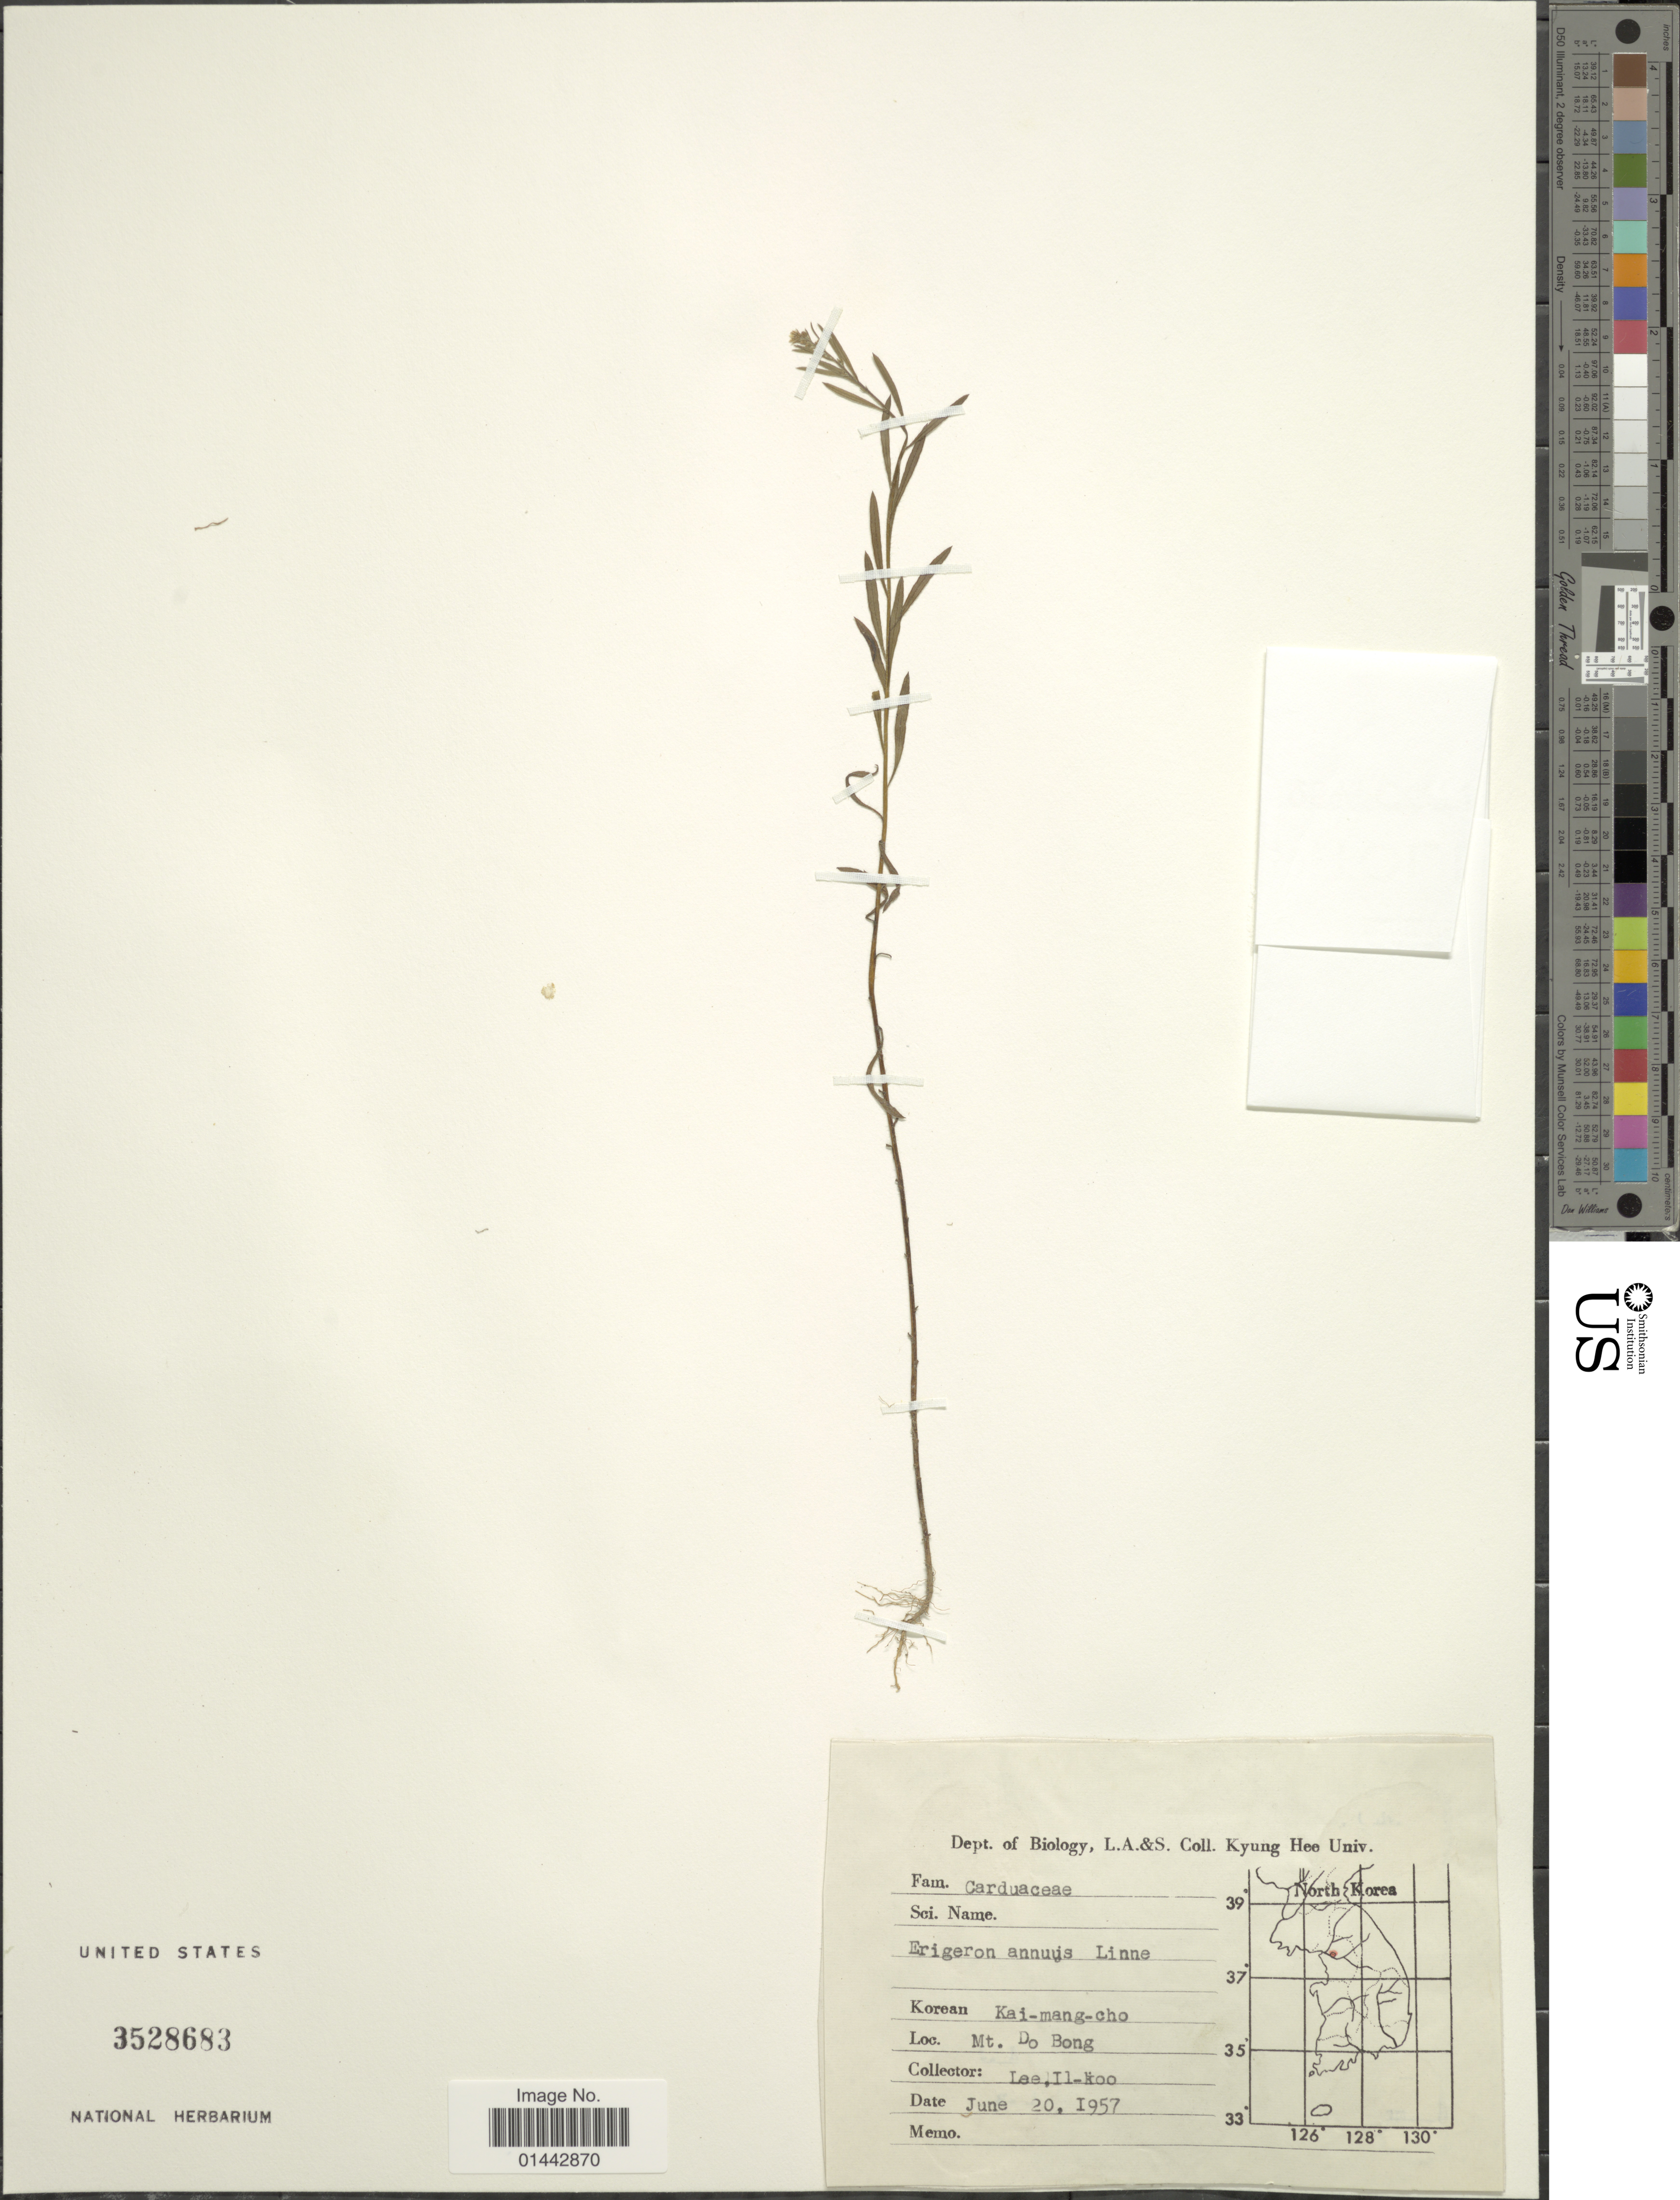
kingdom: Plantae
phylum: Tracheophyta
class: Magnoliopsida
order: Asterales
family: Asteraceae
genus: Erigeron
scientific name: Erigeron annuus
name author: (L.) Pers.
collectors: I. Lee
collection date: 1957-06-20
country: South Korea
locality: Mt. Do Bong.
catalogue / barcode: US 3528683